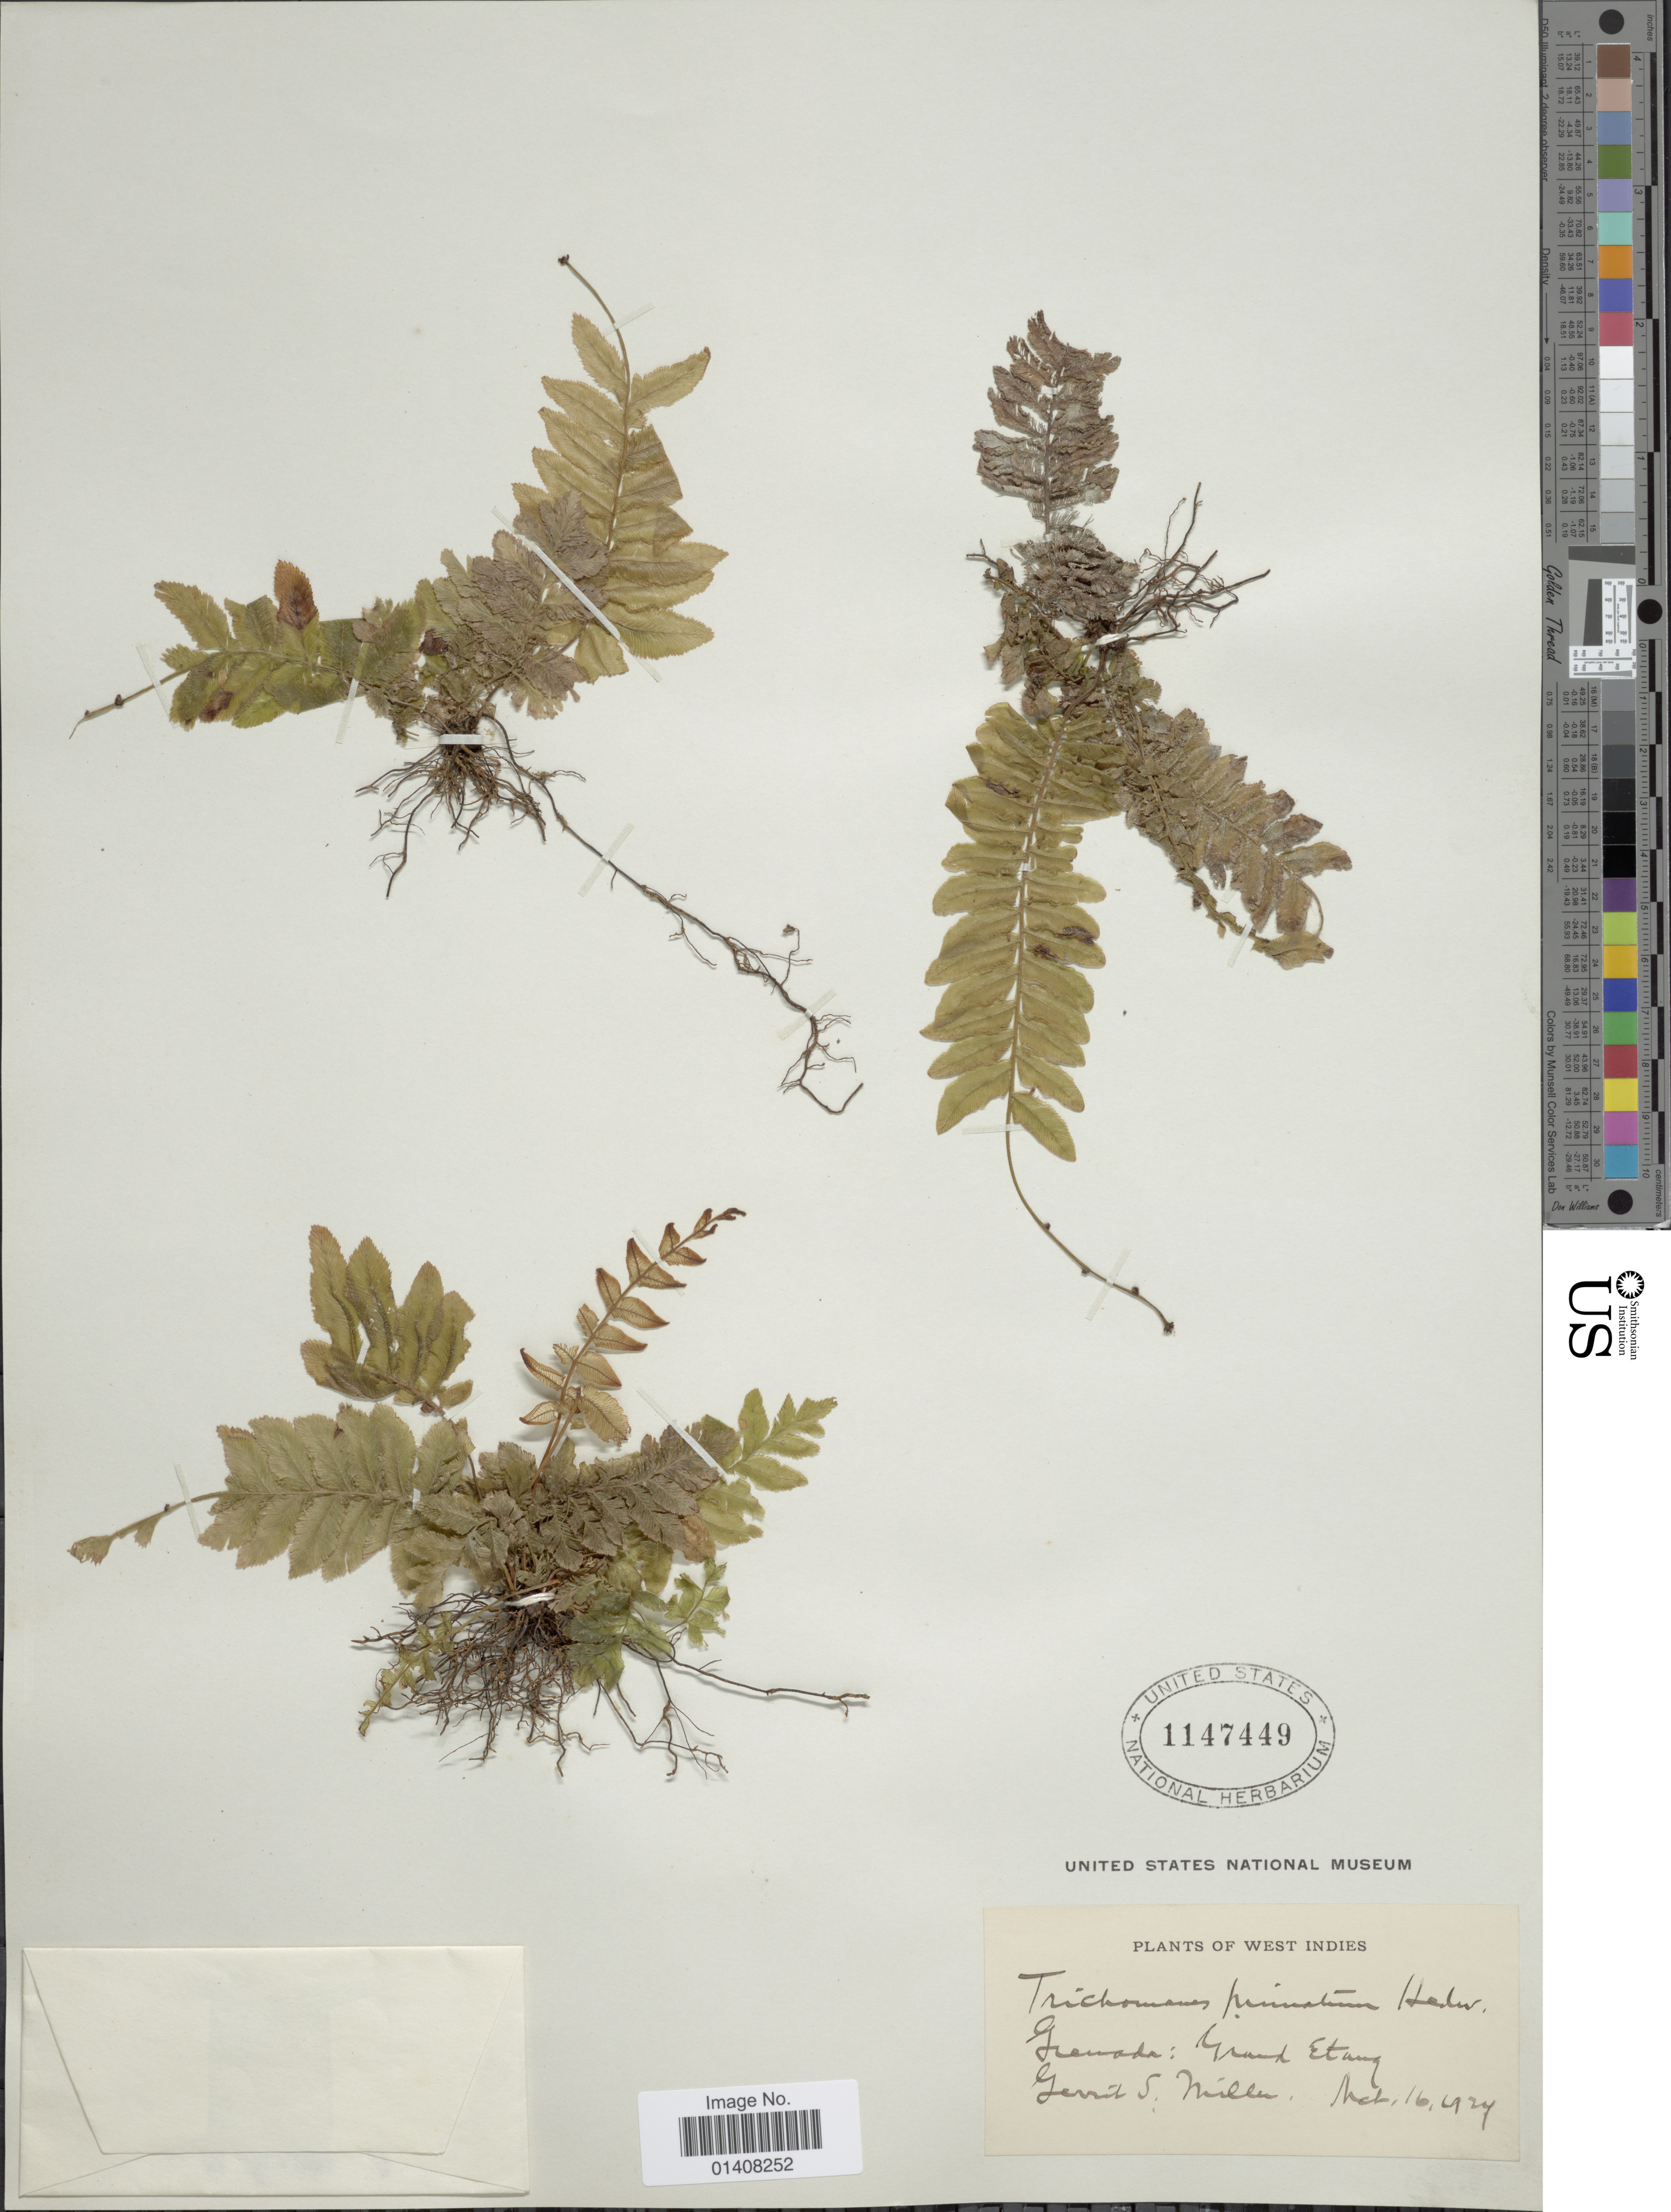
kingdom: Plantae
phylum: Tracheophyta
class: Polypodiopsida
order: Hymenophyllales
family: Hymenophyllaceae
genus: Trichomanes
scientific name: Trichomanes pinnatum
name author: Hedw.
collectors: G. S. Miller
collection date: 1924-03-16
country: Grenada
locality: Grand Etang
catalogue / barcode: US 1147449